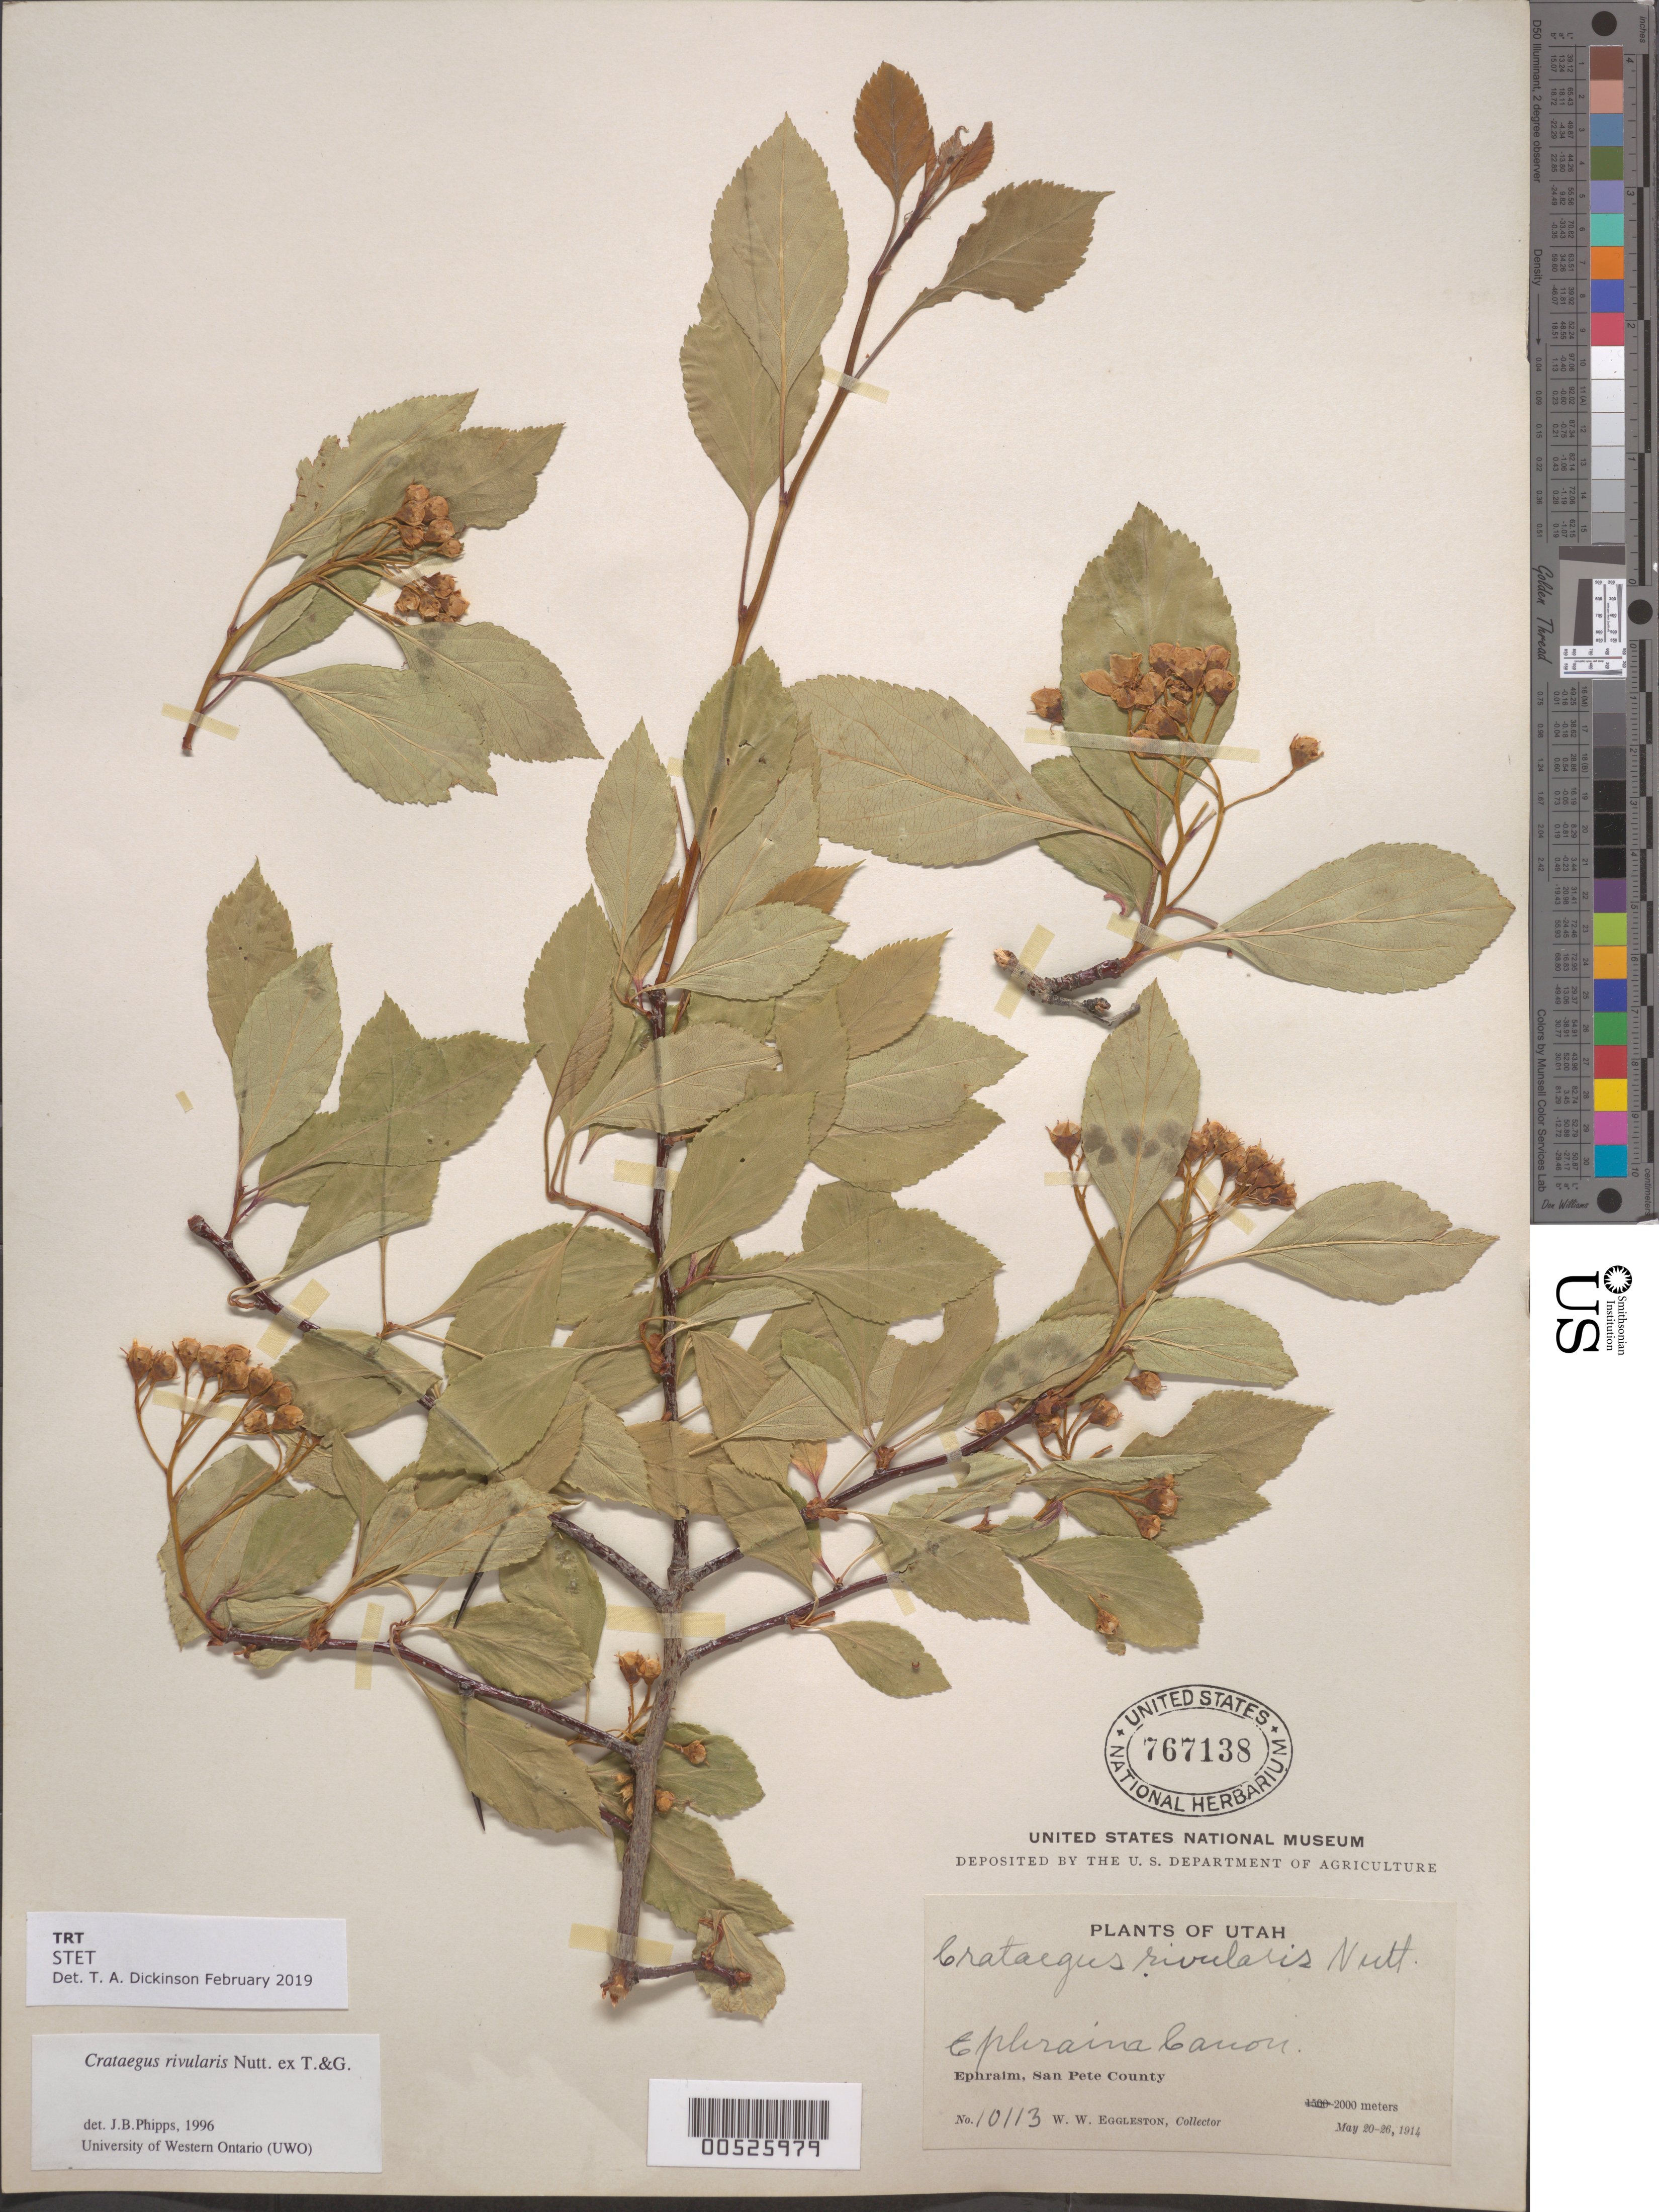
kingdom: Plantae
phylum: Tracheophyta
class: Magnoliopsida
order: Rosales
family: Rosaceae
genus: Crataegus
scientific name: Crataegus rivularis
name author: Nutt.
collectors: W. W. Eggleston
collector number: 10113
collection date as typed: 20 May 1914 to 26 May 1914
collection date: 1914-05-20/1914-05-26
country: United States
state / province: Utah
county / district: Sanpete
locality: Ephraim Cañon, Ephraim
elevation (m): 2000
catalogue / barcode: US 767138